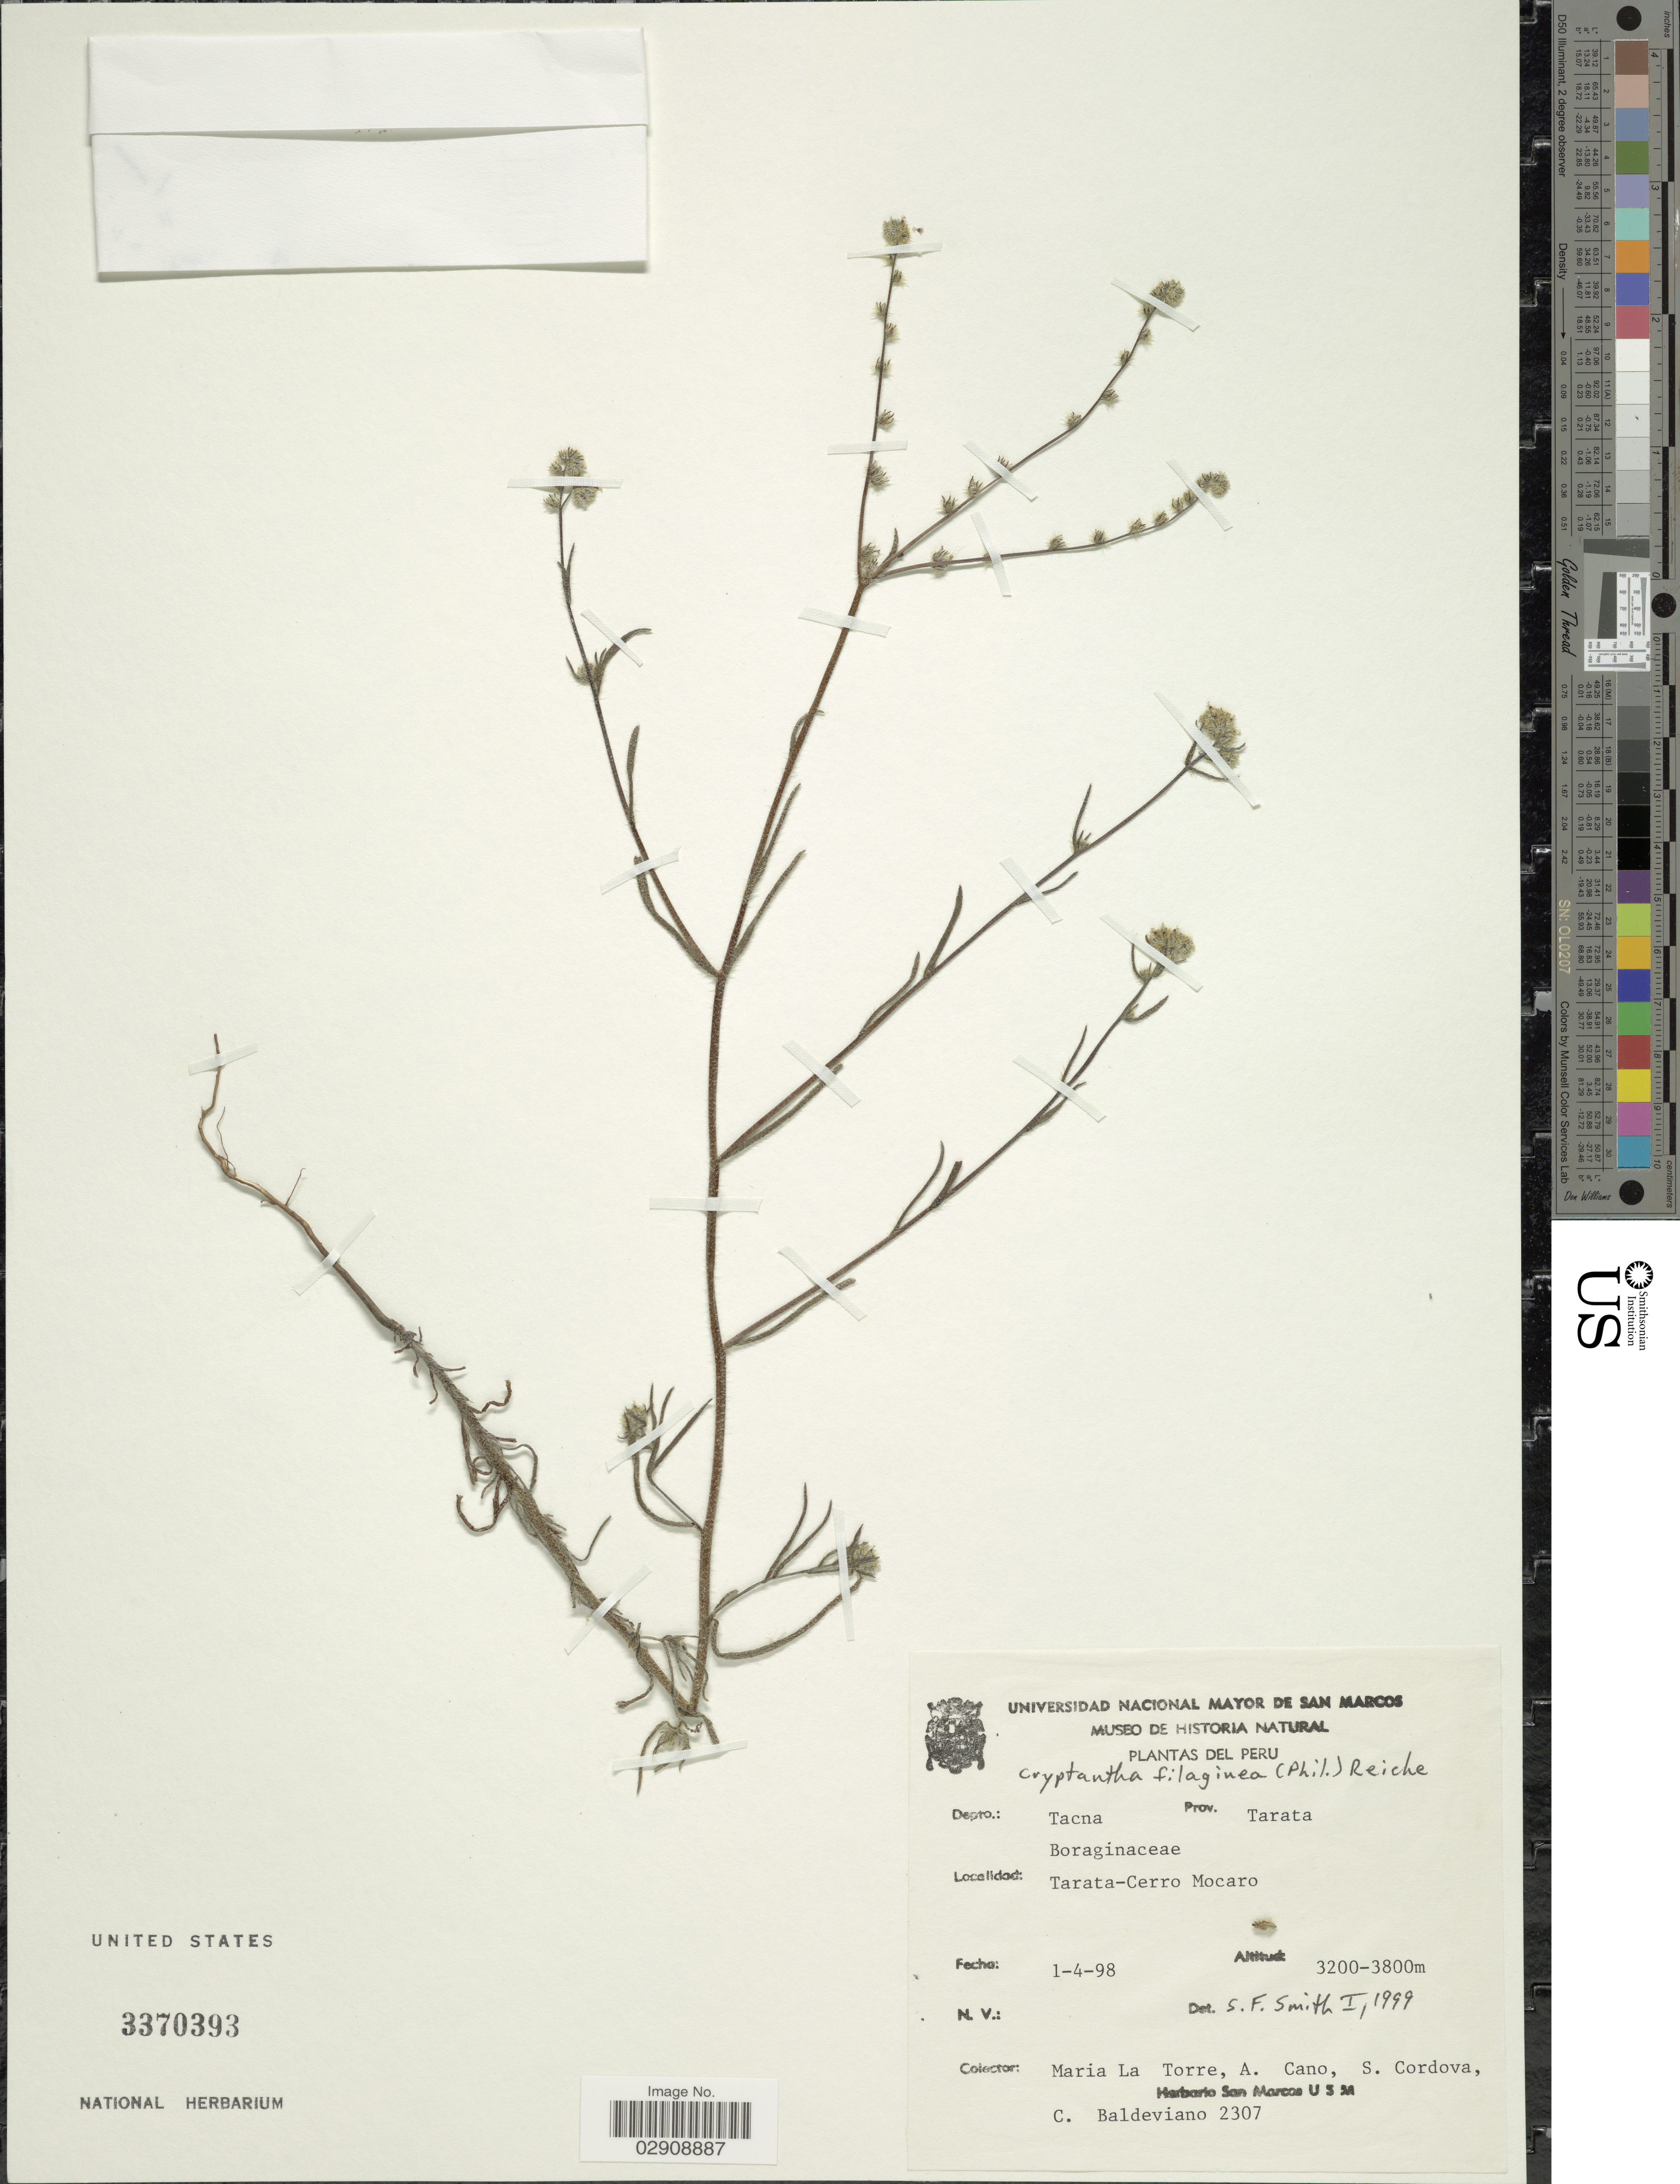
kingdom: Plantae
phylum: Tracheophyta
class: Magnoliopsida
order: Boraginales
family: Boraginaceae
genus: Cryptantha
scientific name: Cryptantha filaginea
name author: (Phil.) Reiche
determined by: Moroni, Pablo, (SI), Instituto de Botanica Darwinion (ARGENTINA)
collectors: M. La Torre, A. Cano, S. Cordova & C. Baldeviano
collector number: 2307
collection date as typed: Transcribed d/m/y: 1/4/98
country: Peru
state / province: Tacna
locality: Tarata-Cerro Mocaro. Depto.: Tacna. Prov. Tarata. Peru.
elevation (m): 3200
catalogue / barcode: US 3370393